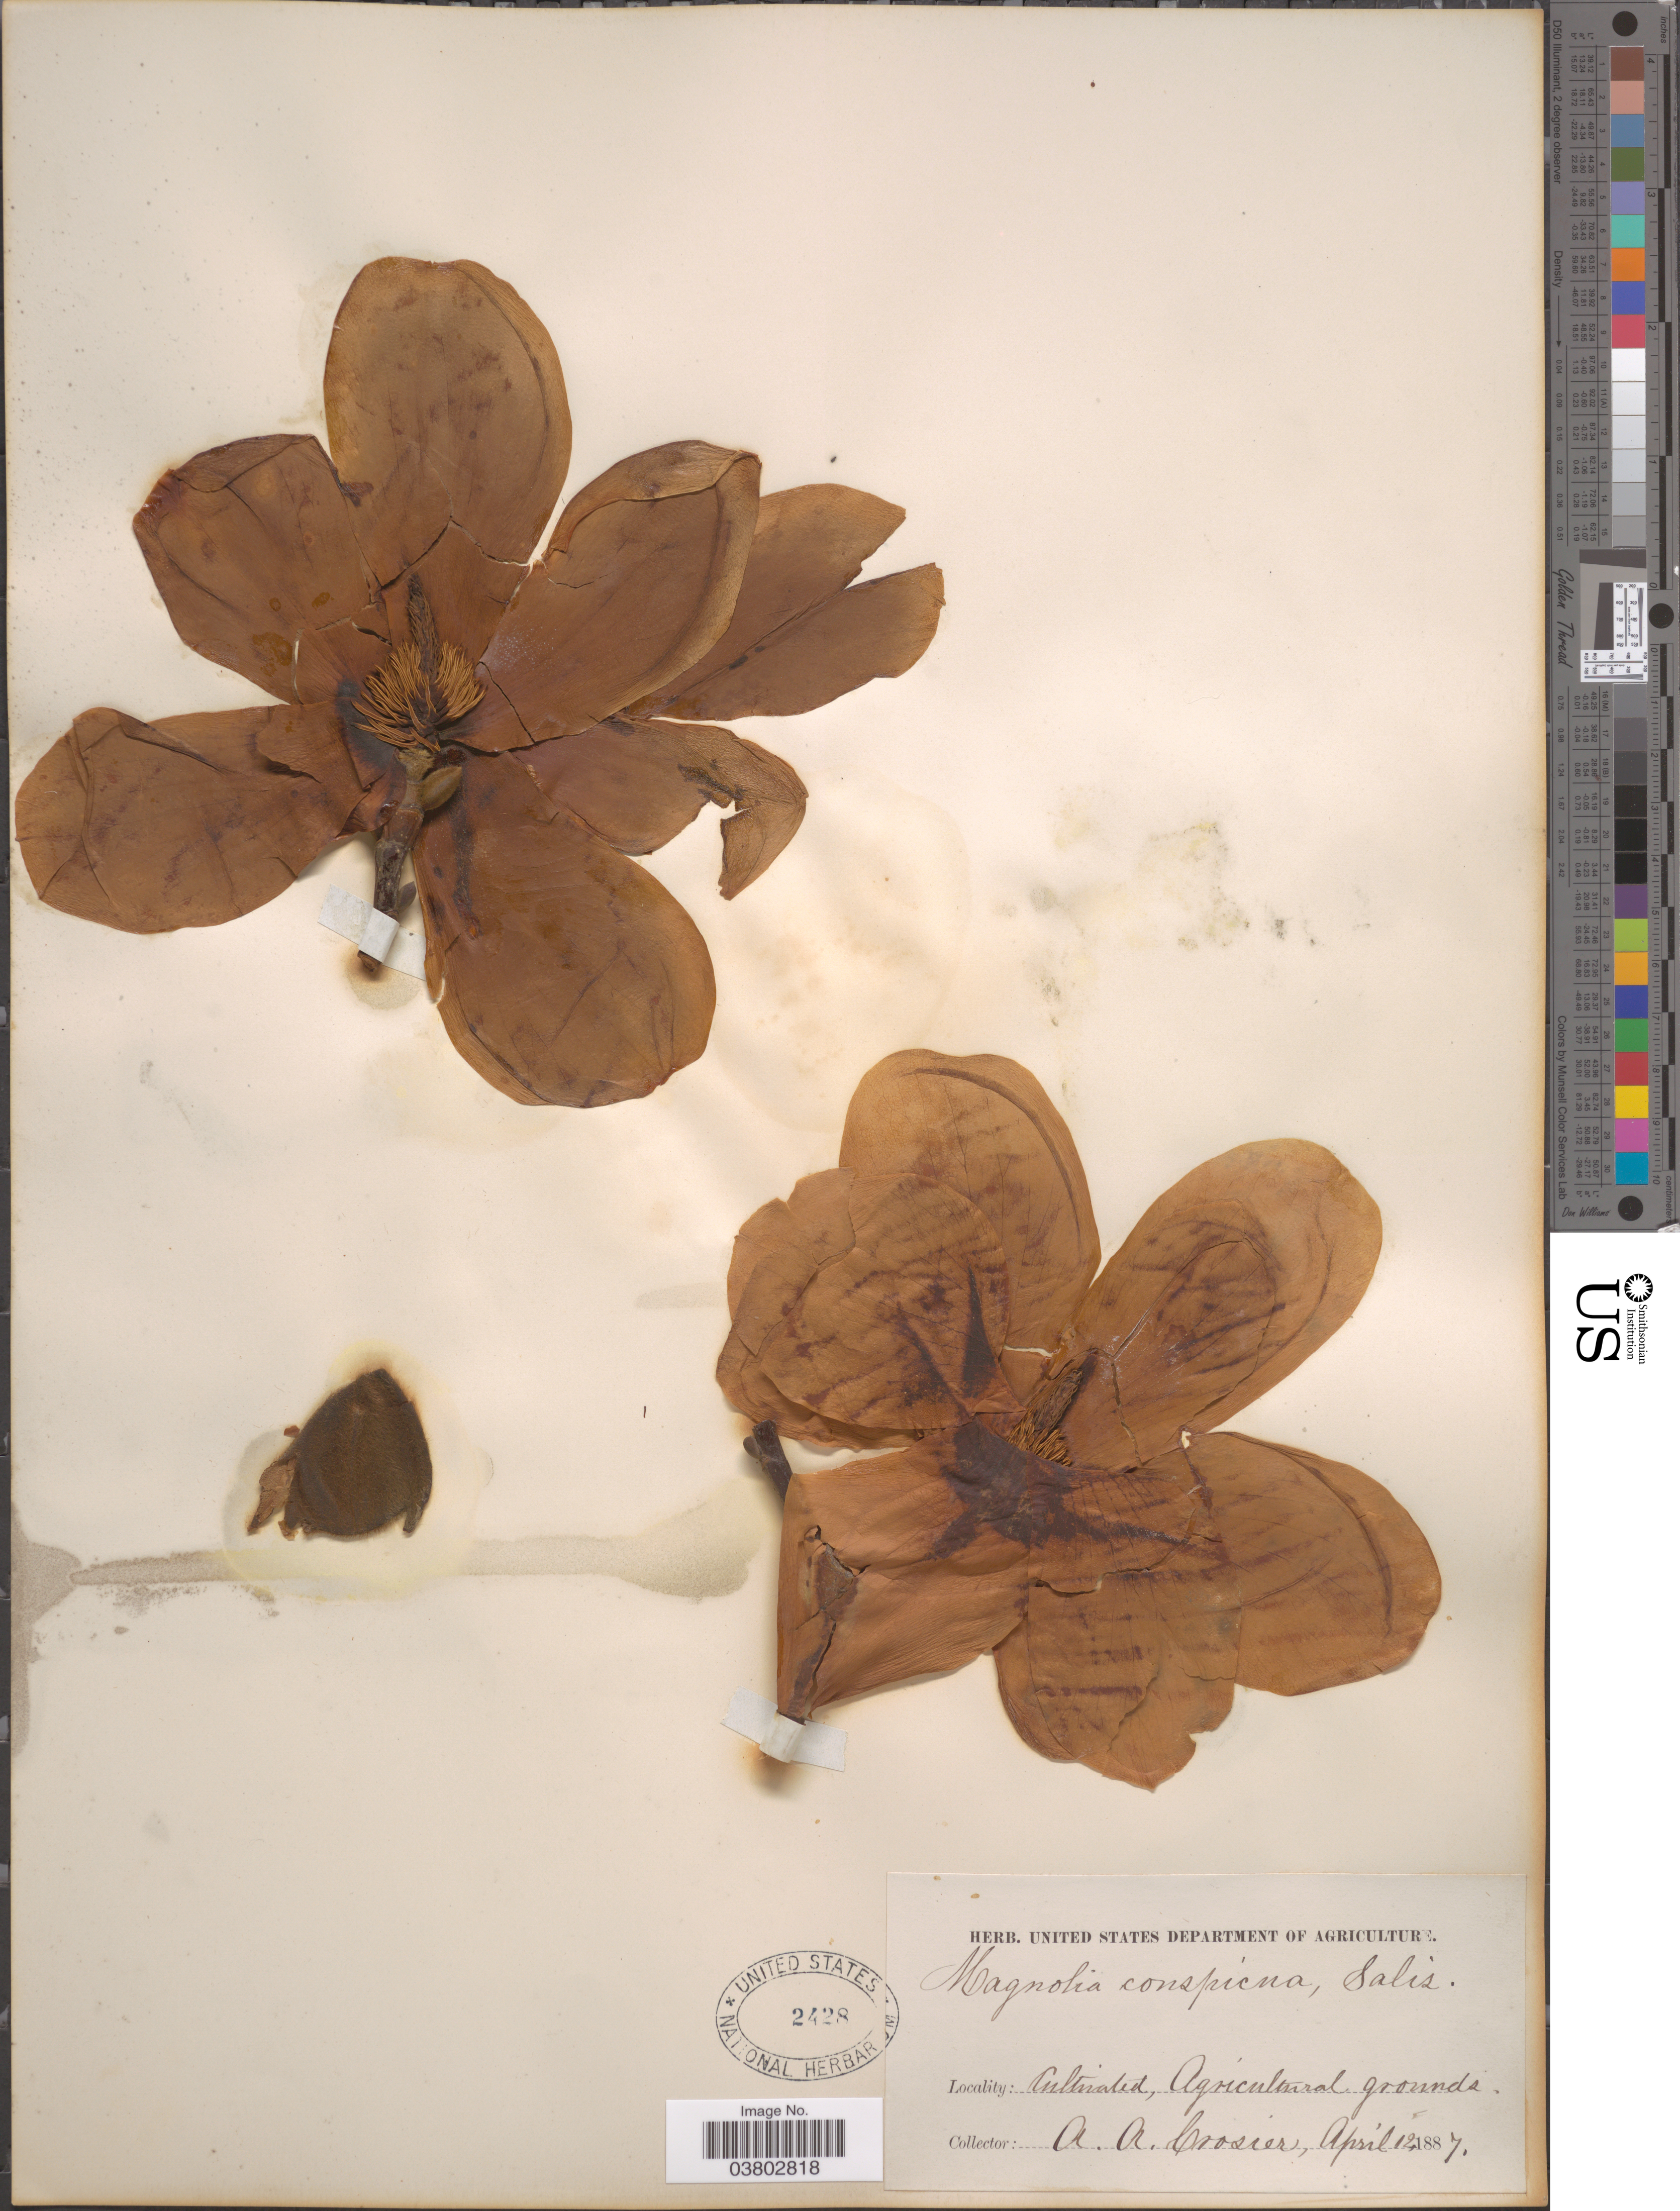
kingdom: Plantae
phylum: Tracheophyta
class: Magnoliopsida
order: Magnoliales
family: Magnoliaceae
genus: Magnolia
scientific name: Magnolia conspicua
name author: Salisb.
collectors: A. Crosier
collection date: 1887-04-12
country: United States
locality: Agricultural grounds.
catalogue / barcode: US 2428